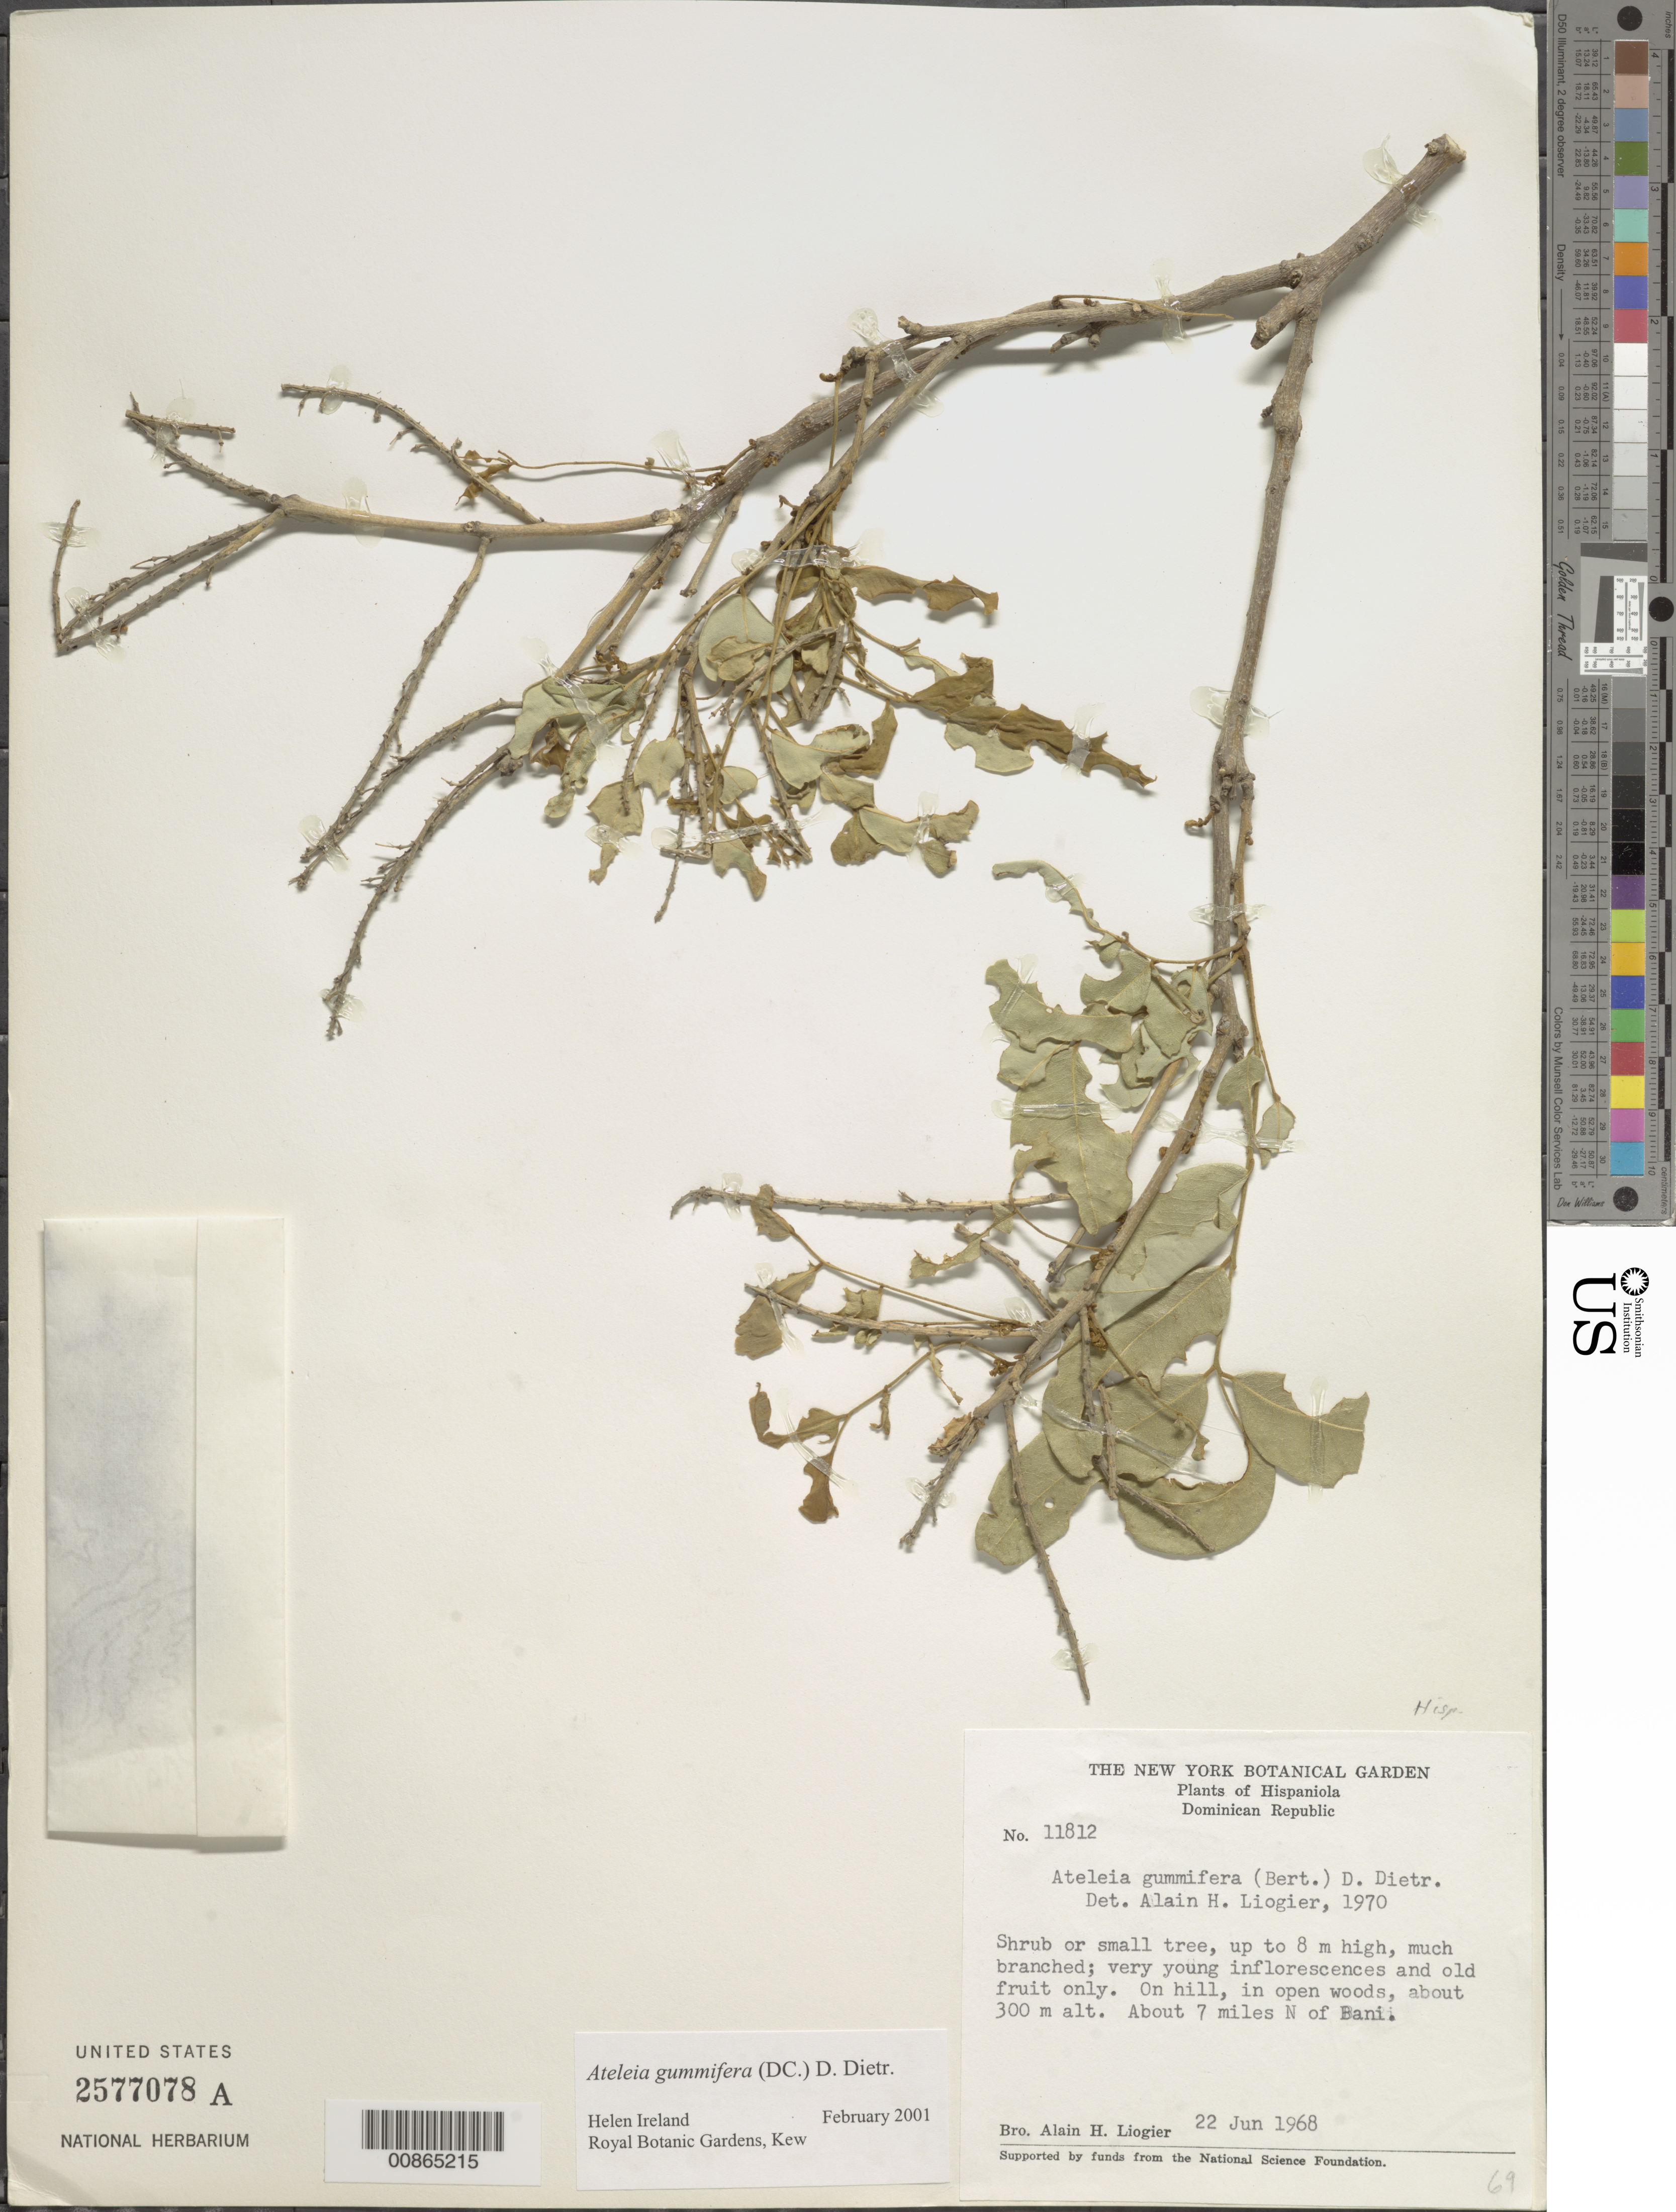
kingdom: Plantae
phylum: Tracheophyta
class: Magnoliopsida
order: Fabales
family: Fabaceae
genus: Ateleia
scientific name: Ateleia gummifera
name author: (Bertero ex DC.) D. Dietr.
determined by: Ireland, H.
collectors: A. H. Liogier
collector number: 11812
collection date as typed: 22 Jun 1968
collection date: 1968-06-22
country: Dominican Republic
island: Hispaniola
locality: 7 miles N of Baní.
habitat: On hill in open woods.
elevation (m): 300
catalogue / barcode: US 2577078A